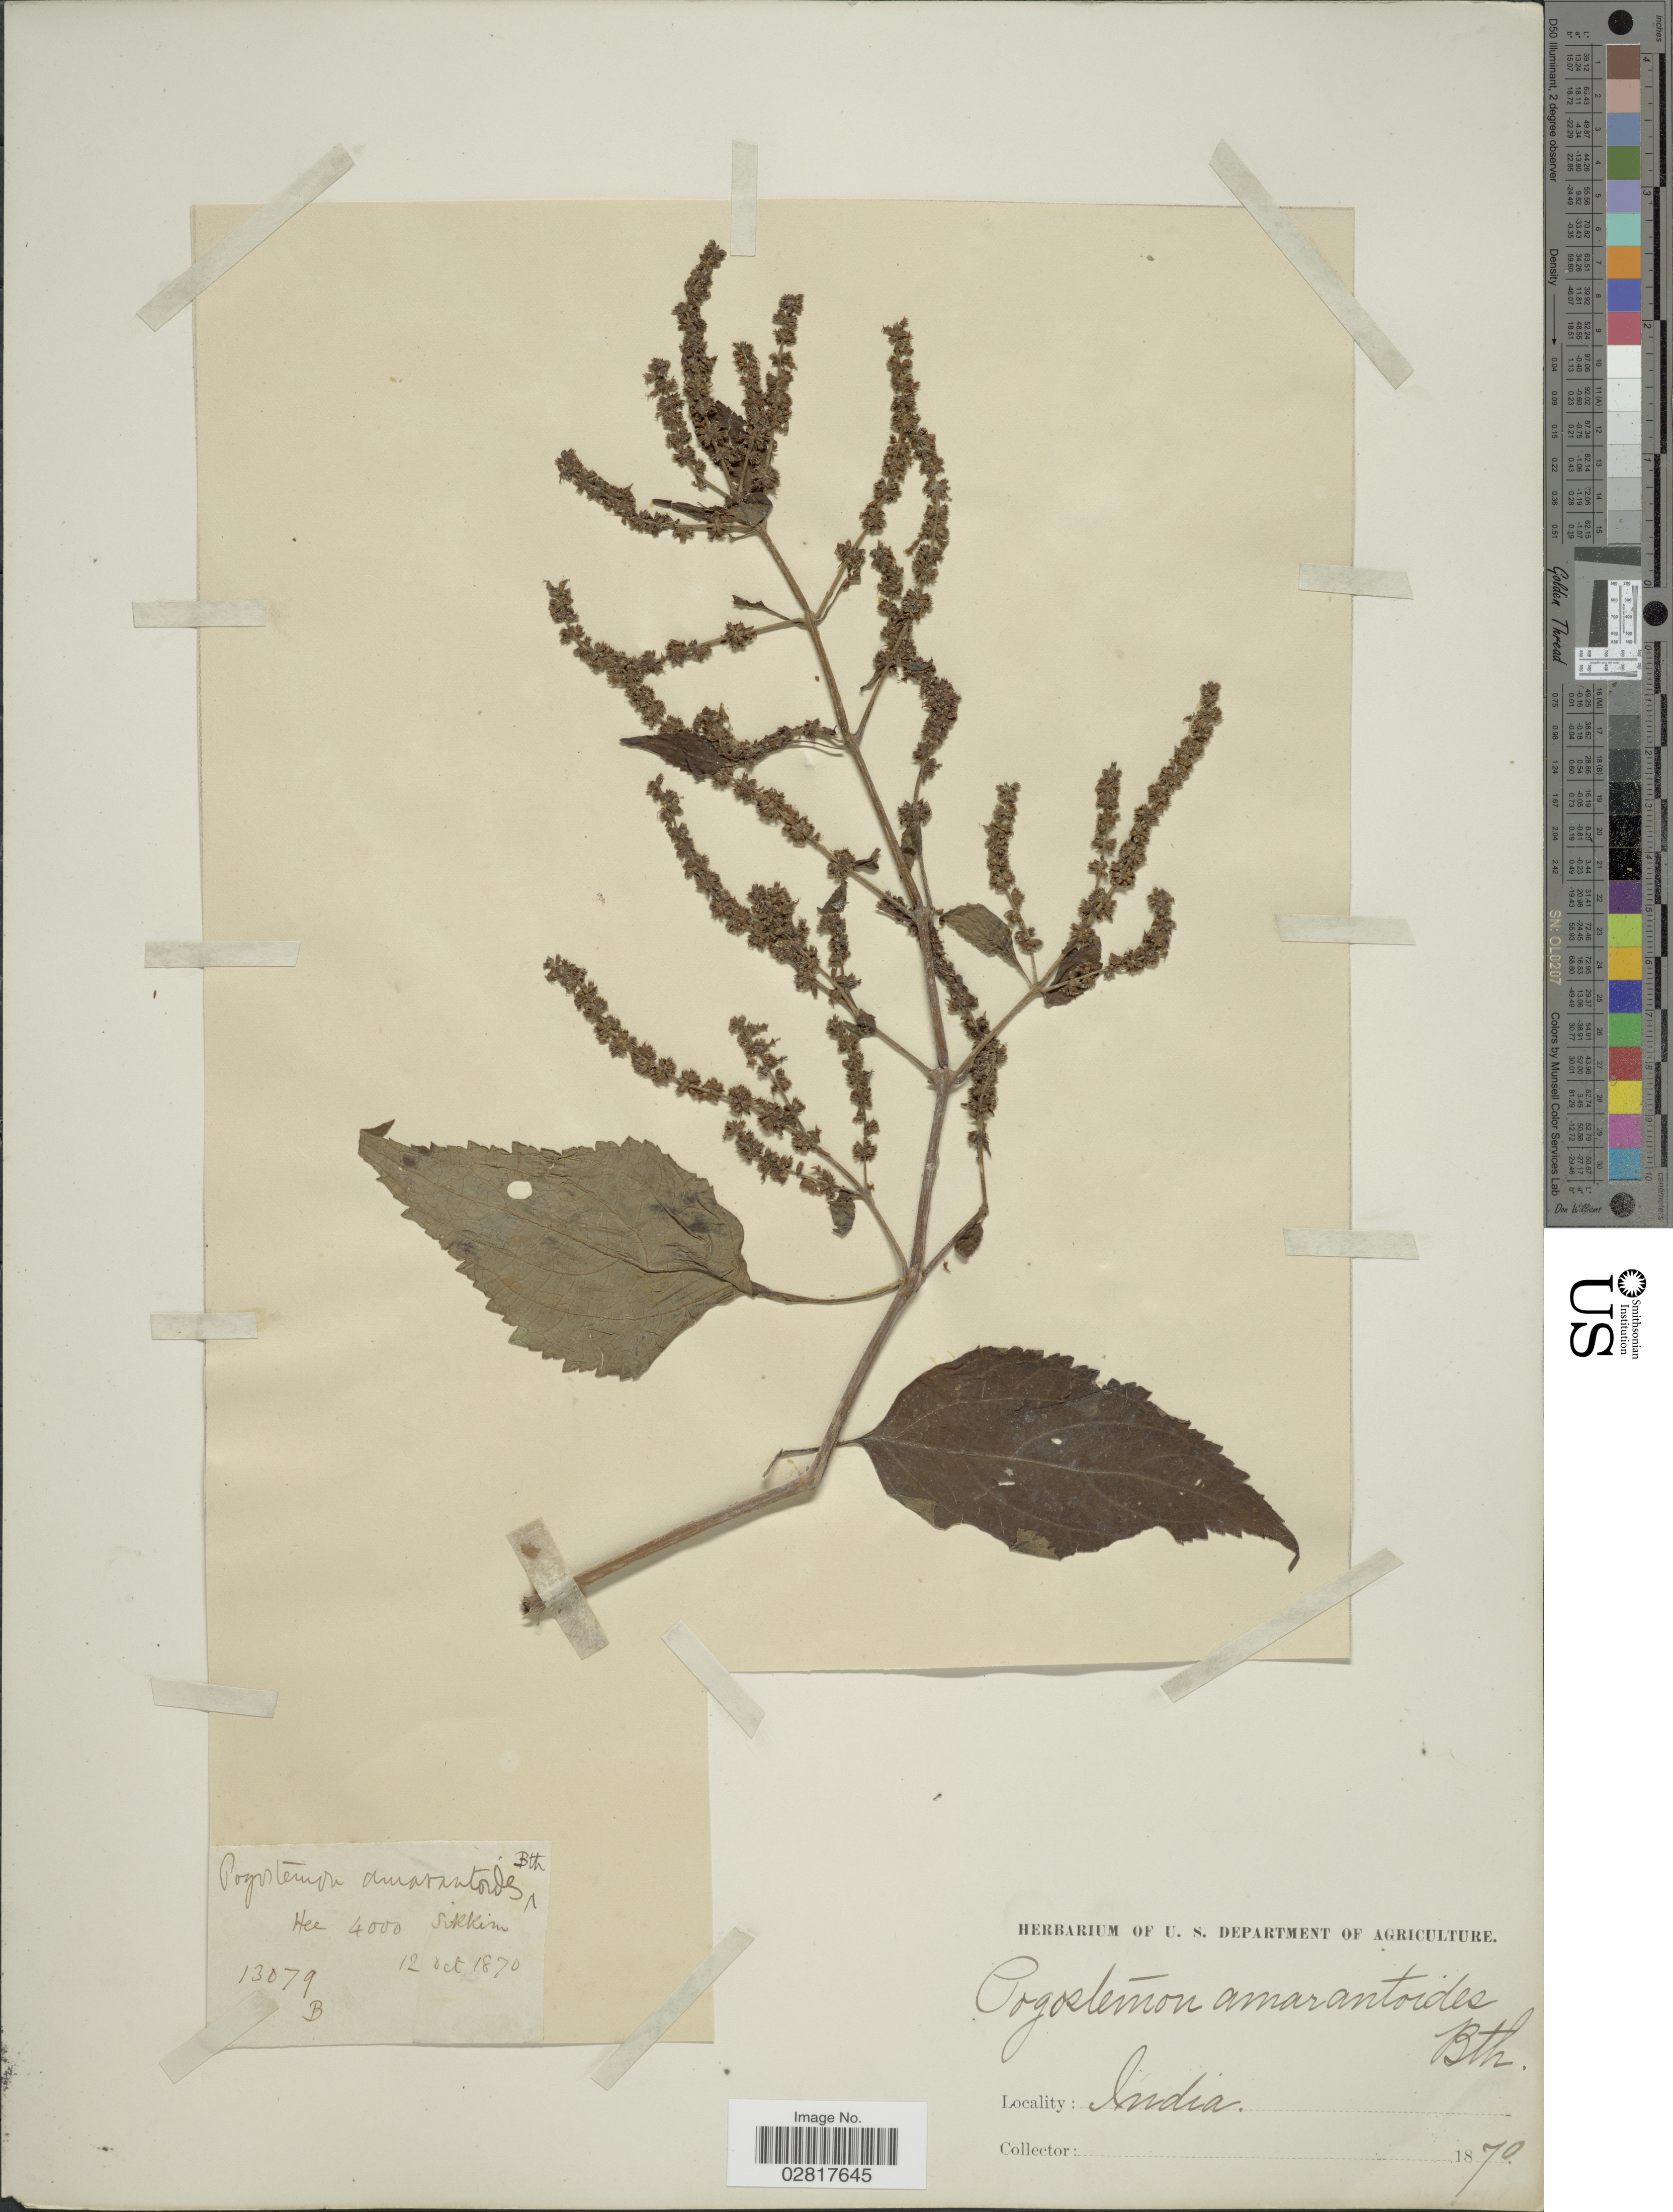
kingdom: Plantae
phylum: Tracheophyta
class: Magnoliopsida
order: Lamiales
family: Lamiaceae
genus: Pogostemon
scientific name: Pogostemon amaranthoides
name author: Benth.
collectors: Facchini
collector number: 13079B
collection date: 1870-10-12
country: India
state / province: Sikkim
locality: Hee.